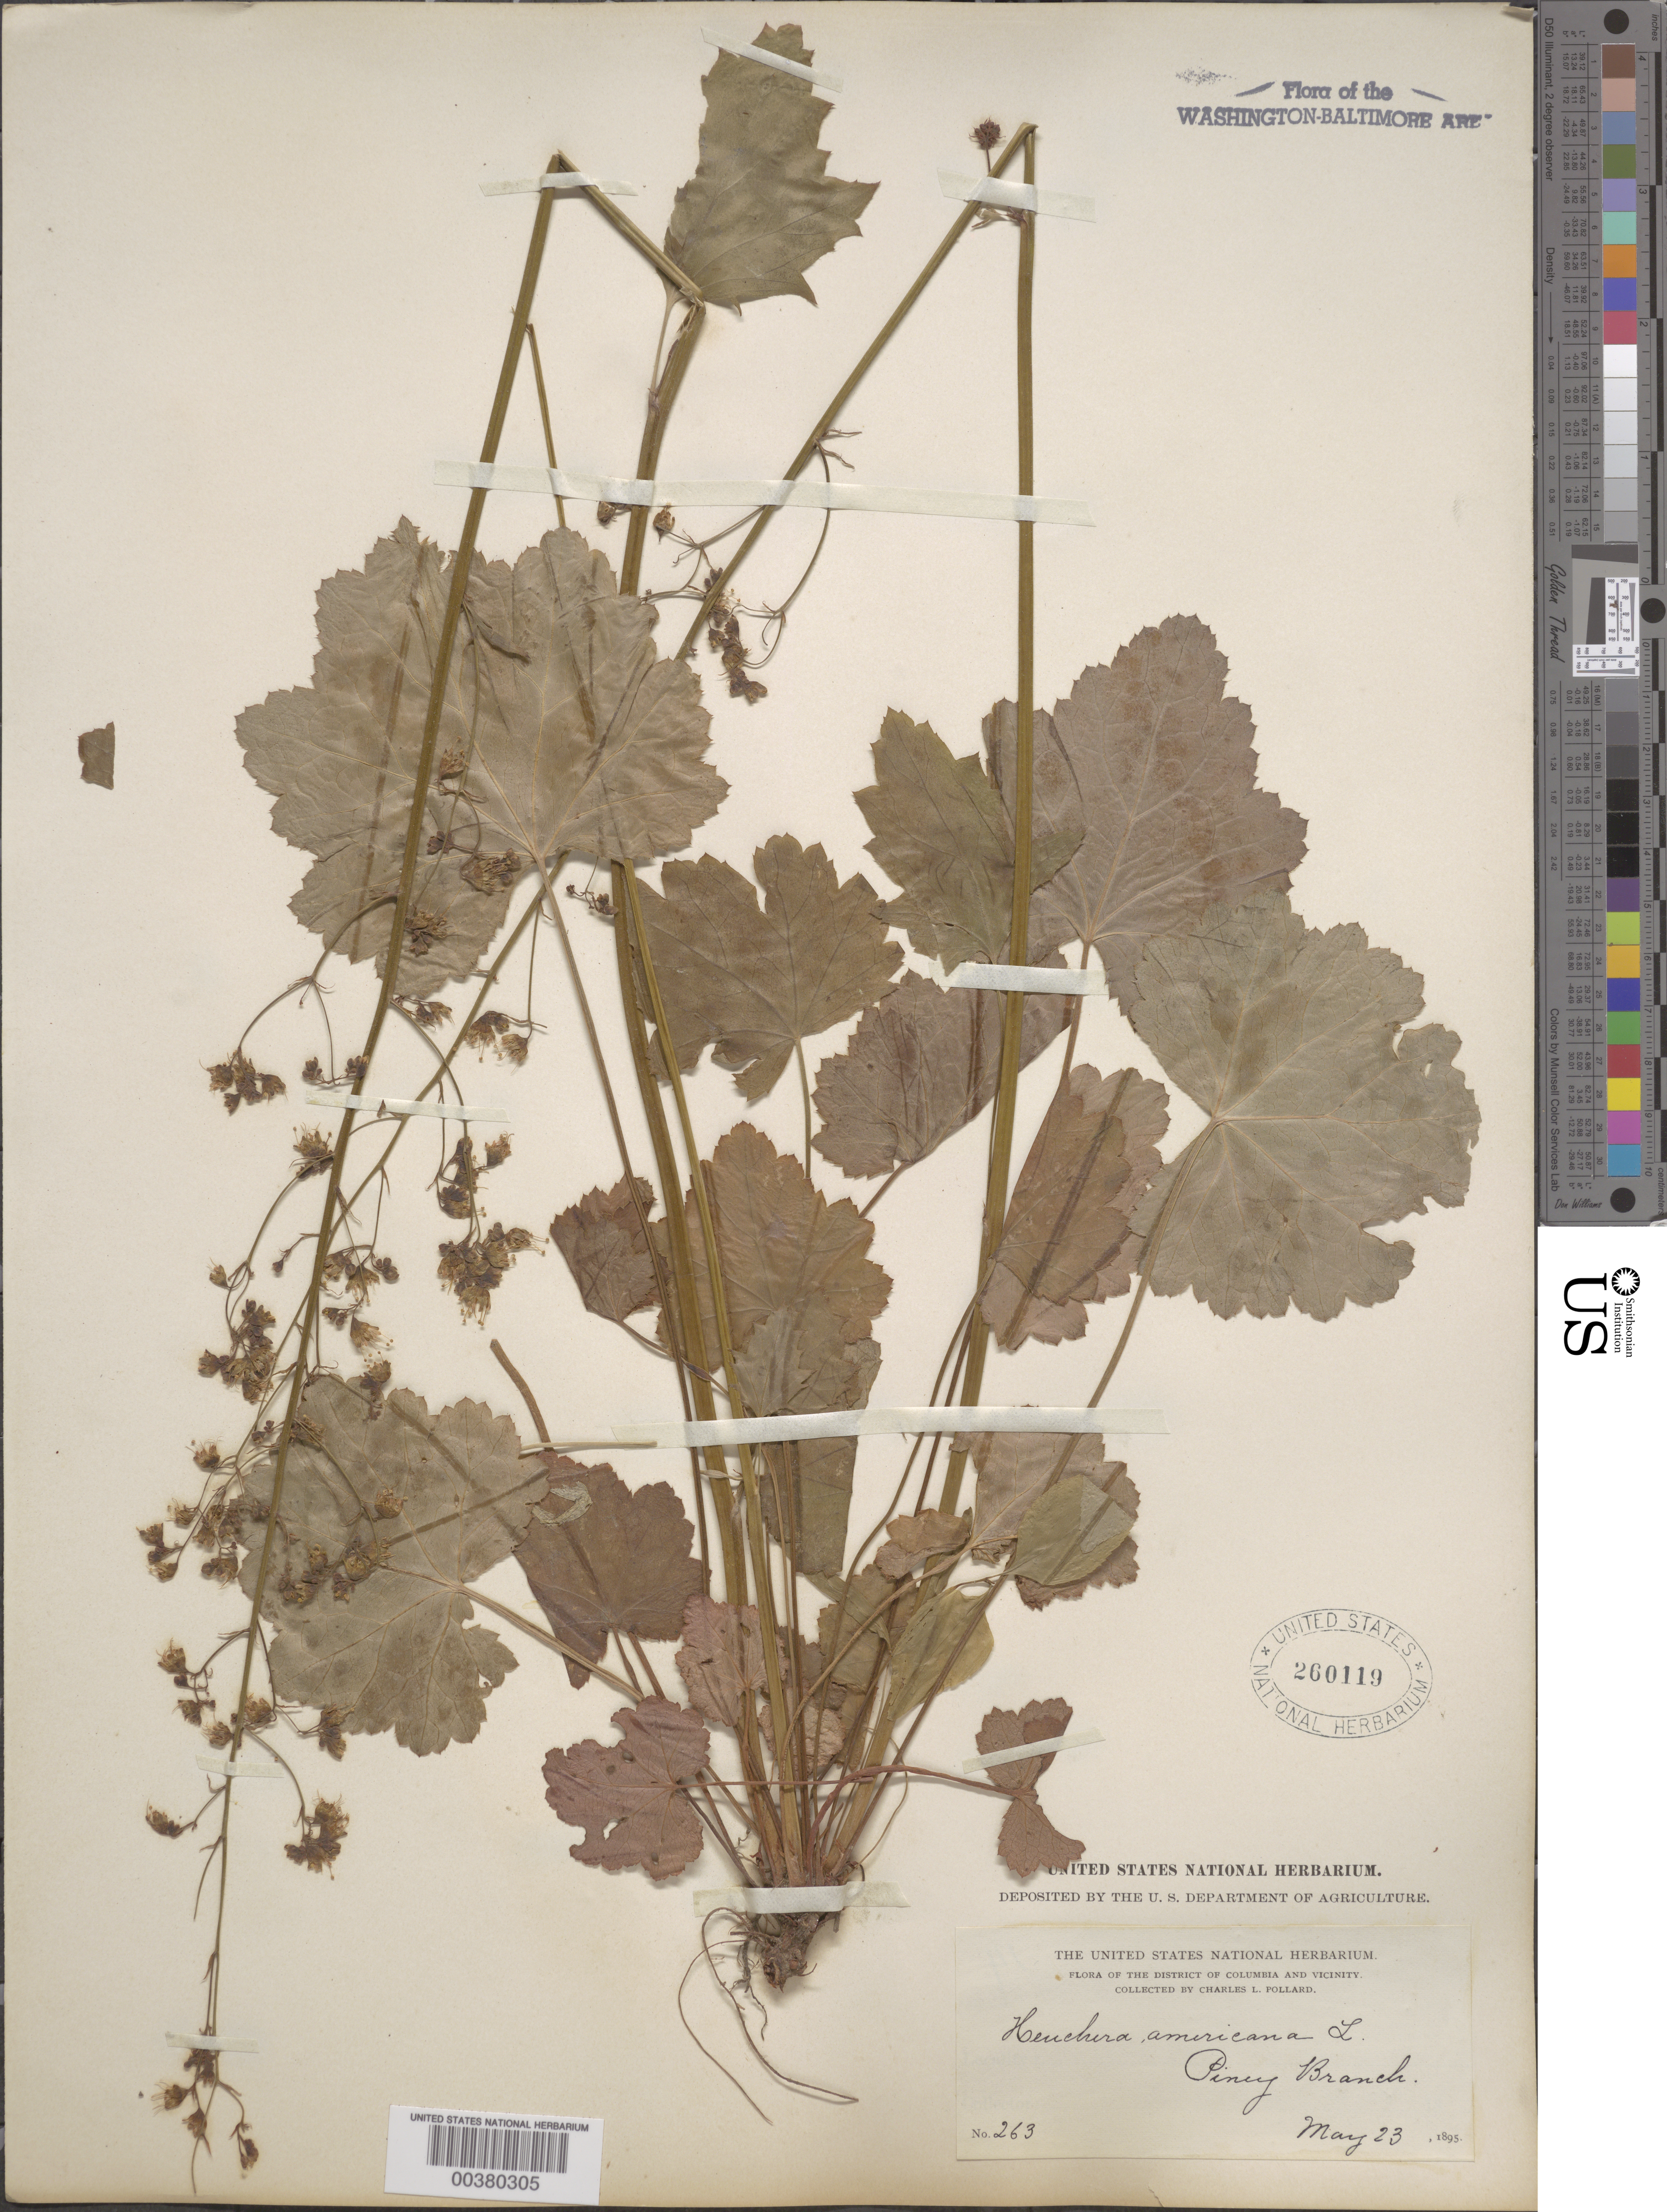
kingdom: Plantae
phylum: Tracheophyta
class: Magnoliopsida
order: Saxifragales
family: Saxifragaceae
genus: Heuchera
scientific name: Heuchera americana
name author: L.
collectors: C. L. Pollard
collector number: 263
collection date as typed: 23 May 1895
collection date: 1895-05-23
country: United States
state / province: District of Columbia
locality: Piney Branch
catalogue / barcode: US 260119